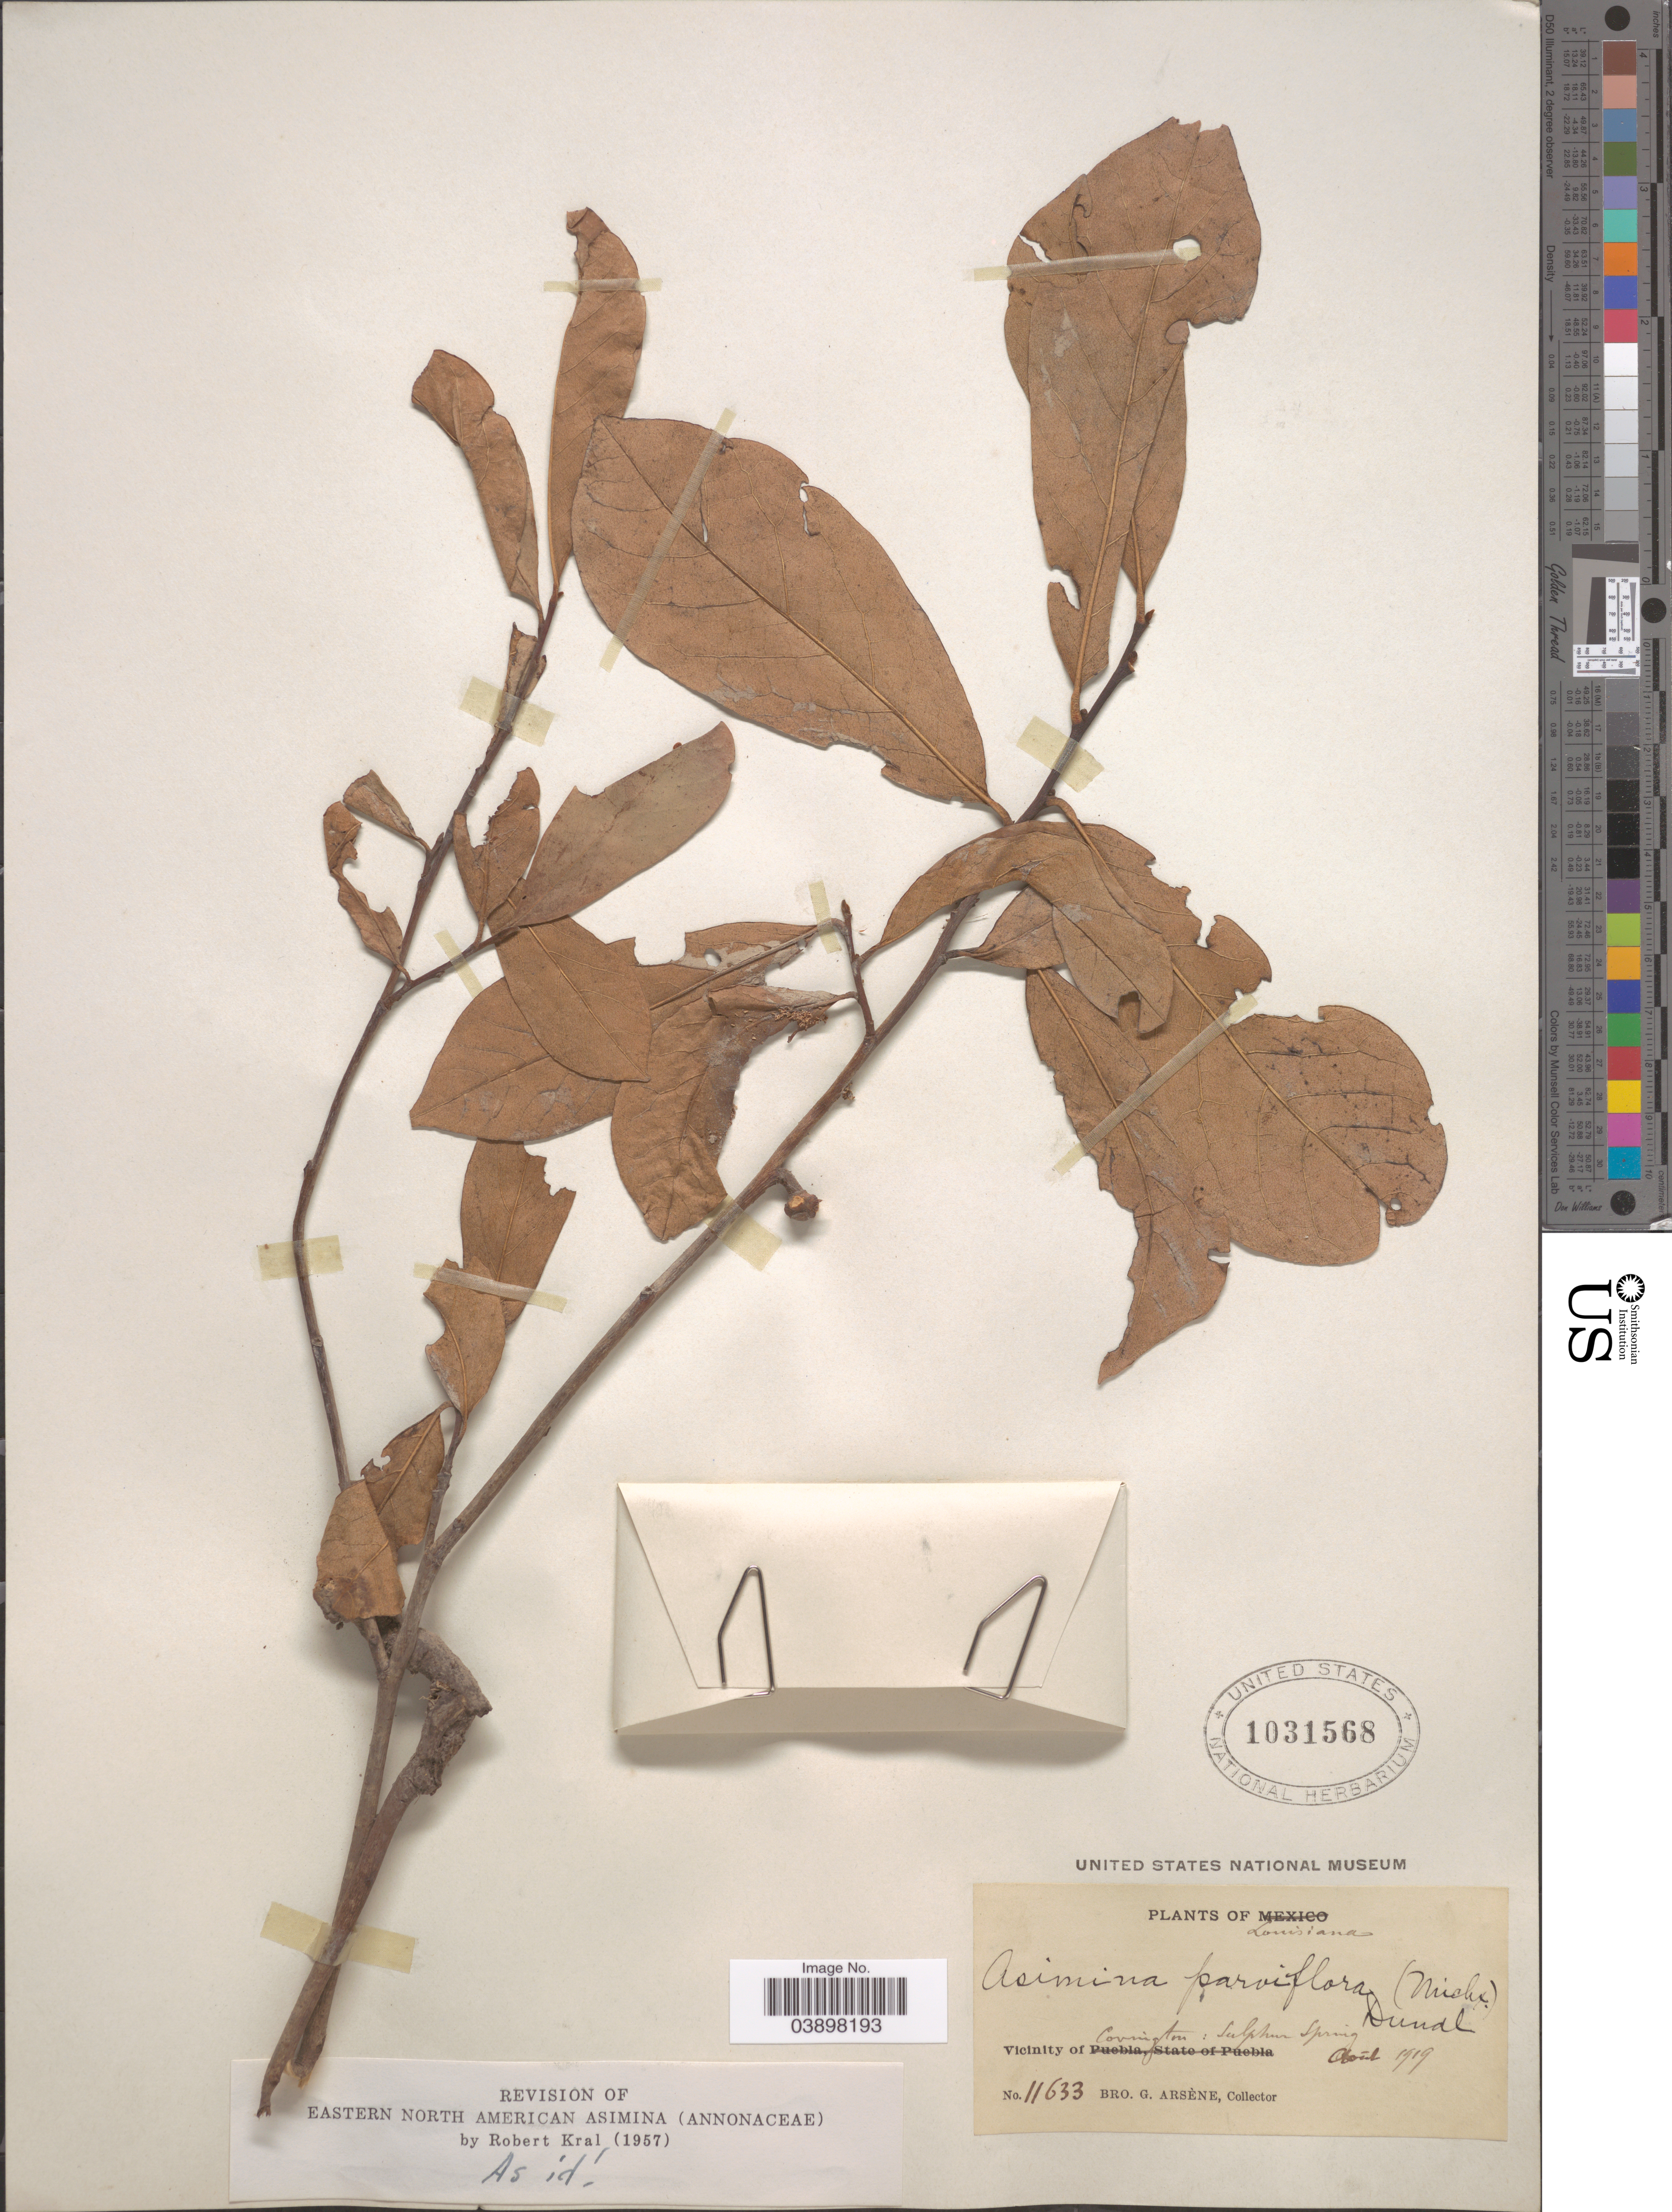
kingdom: Plantae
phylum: Tracheophyta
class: Magnoliopsida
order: Magnoliales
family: Annonaceae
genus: Asimina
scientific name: Asimina parviflora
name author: (Michx.) Dunal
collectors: Bro. G. Arsène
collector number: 11633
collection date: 1919-08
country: United States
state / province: Louisiana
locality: Vicinity of Covington: Sulphur Spring.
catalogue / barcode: US 1031568